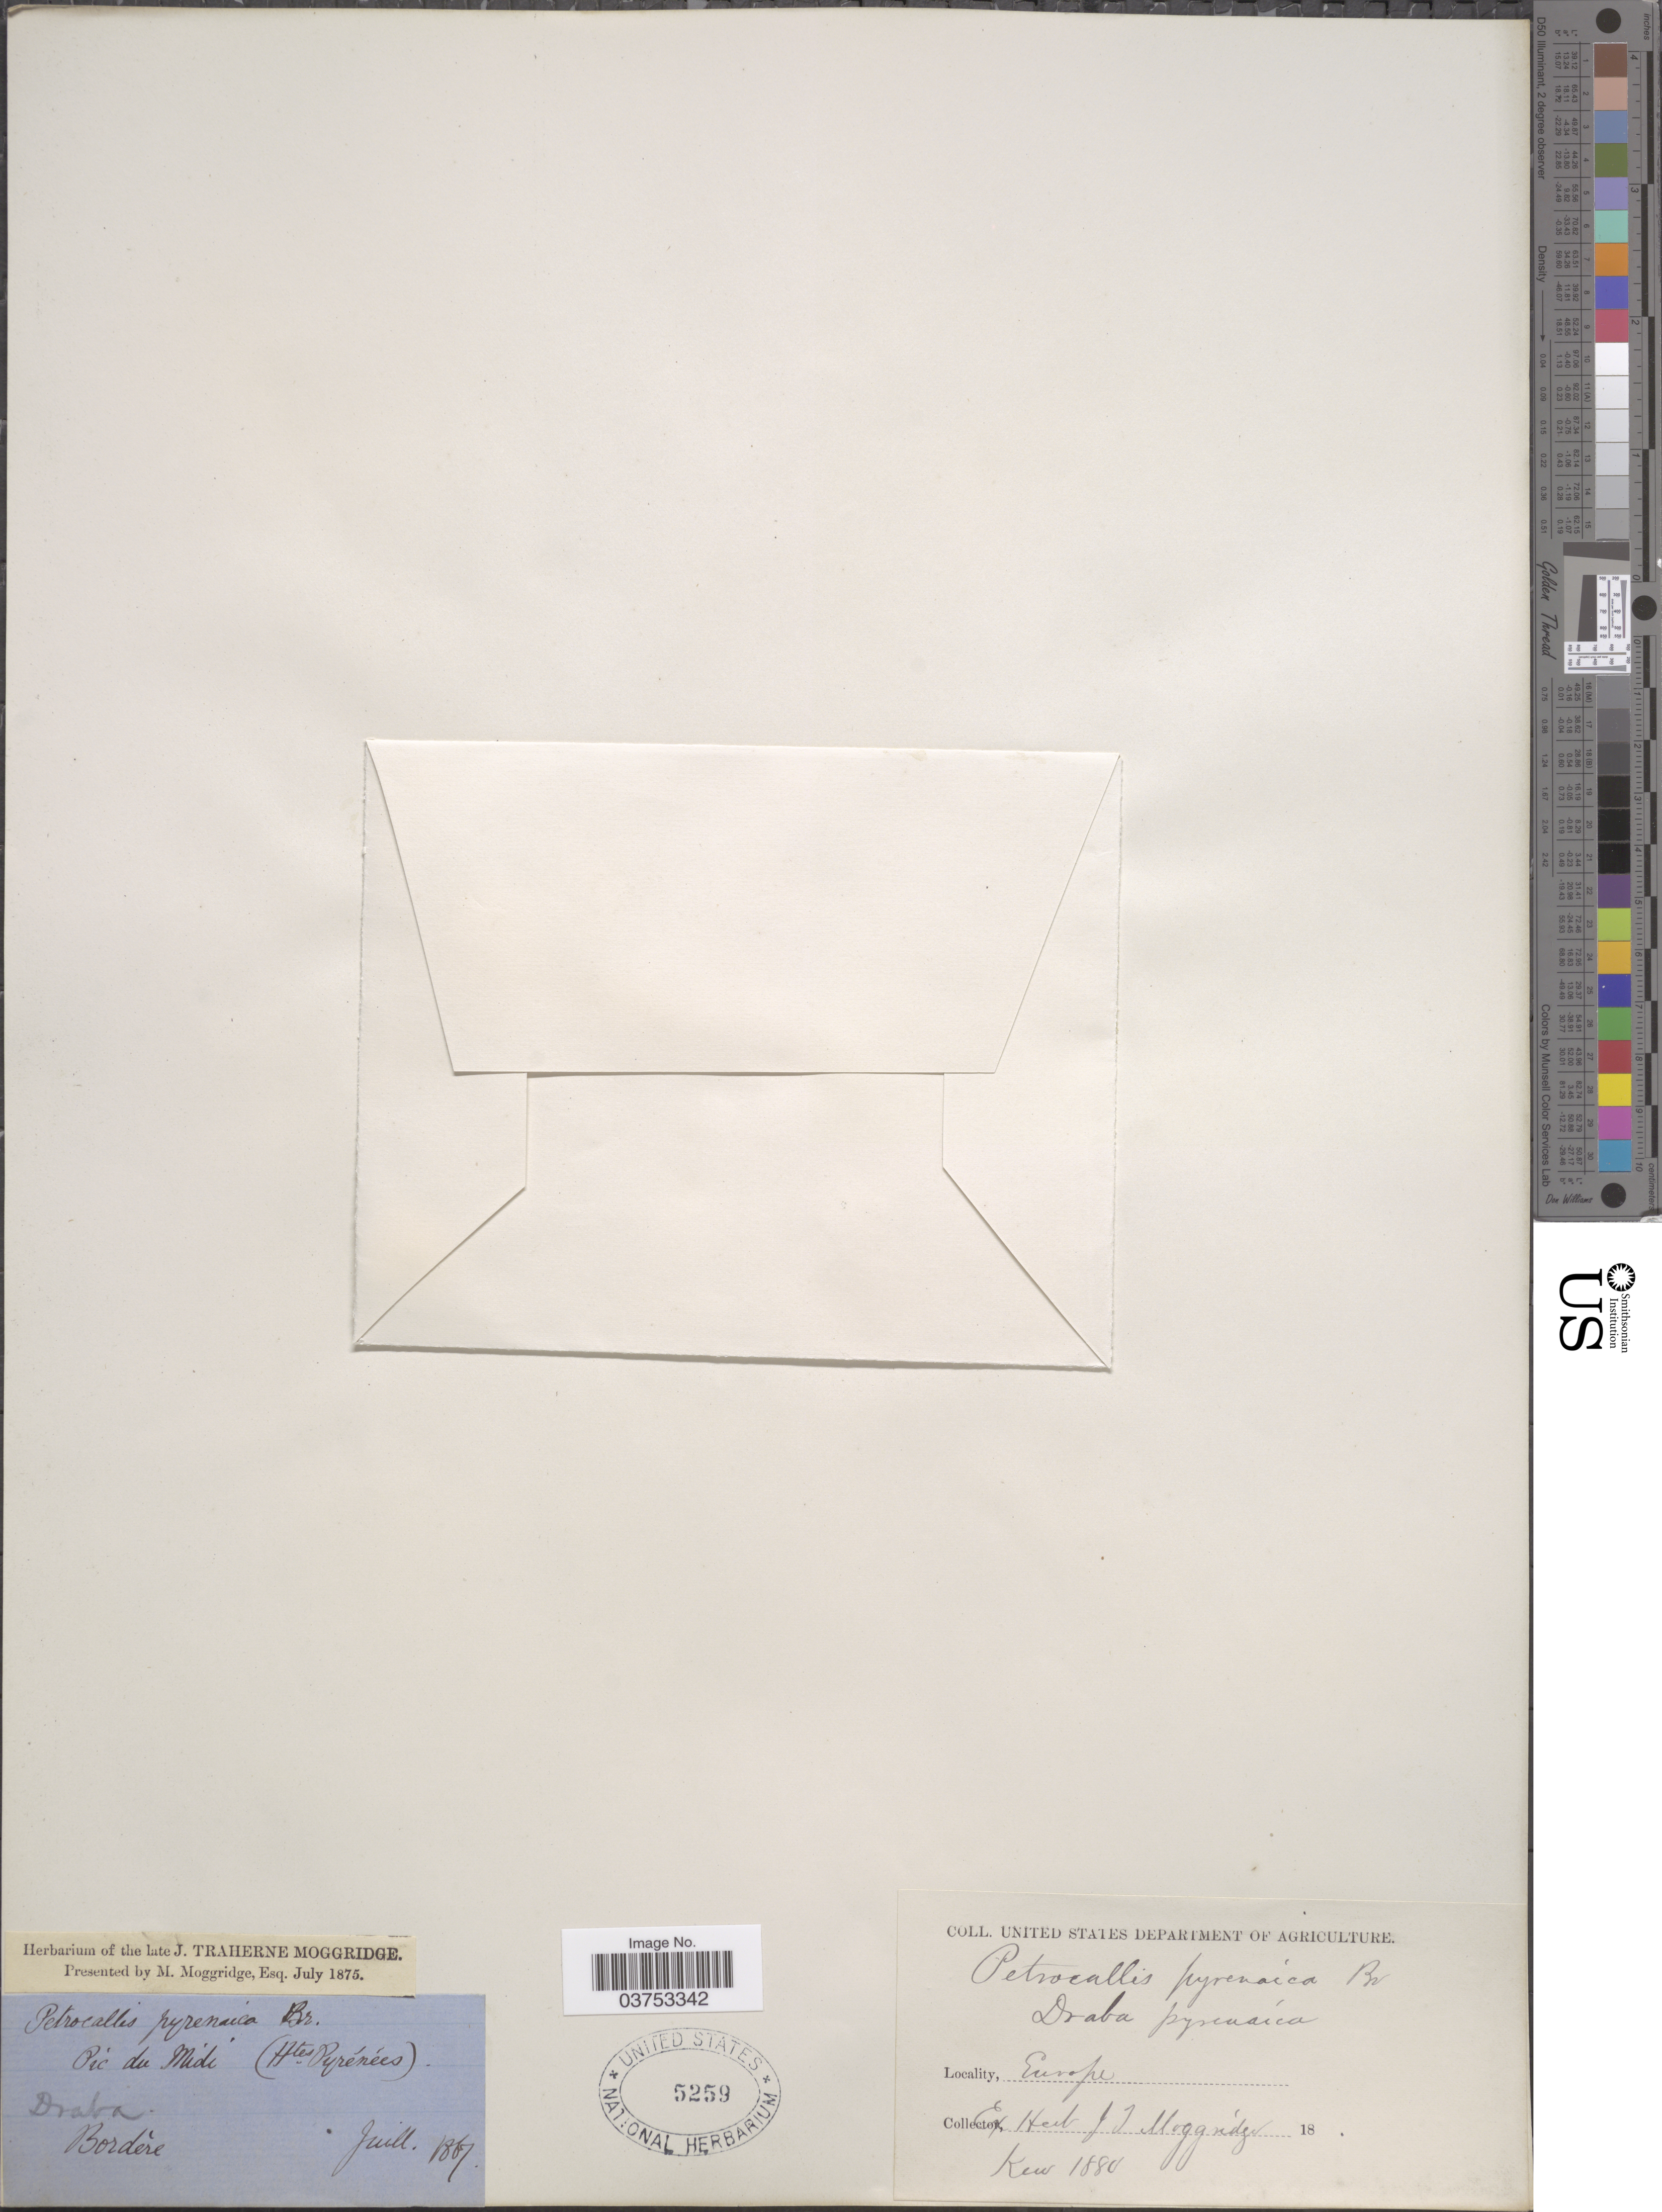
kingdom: Plantae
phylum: Tracheophyta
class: Magnoliopsida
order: Brassicales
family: Brassicaceae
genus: Draba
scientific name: Draba pyrenaica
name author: L.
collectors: -. Bordère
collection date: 1867-07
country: France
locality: Pic du Midi (Htes Pyrénées).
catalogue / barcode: US 5259